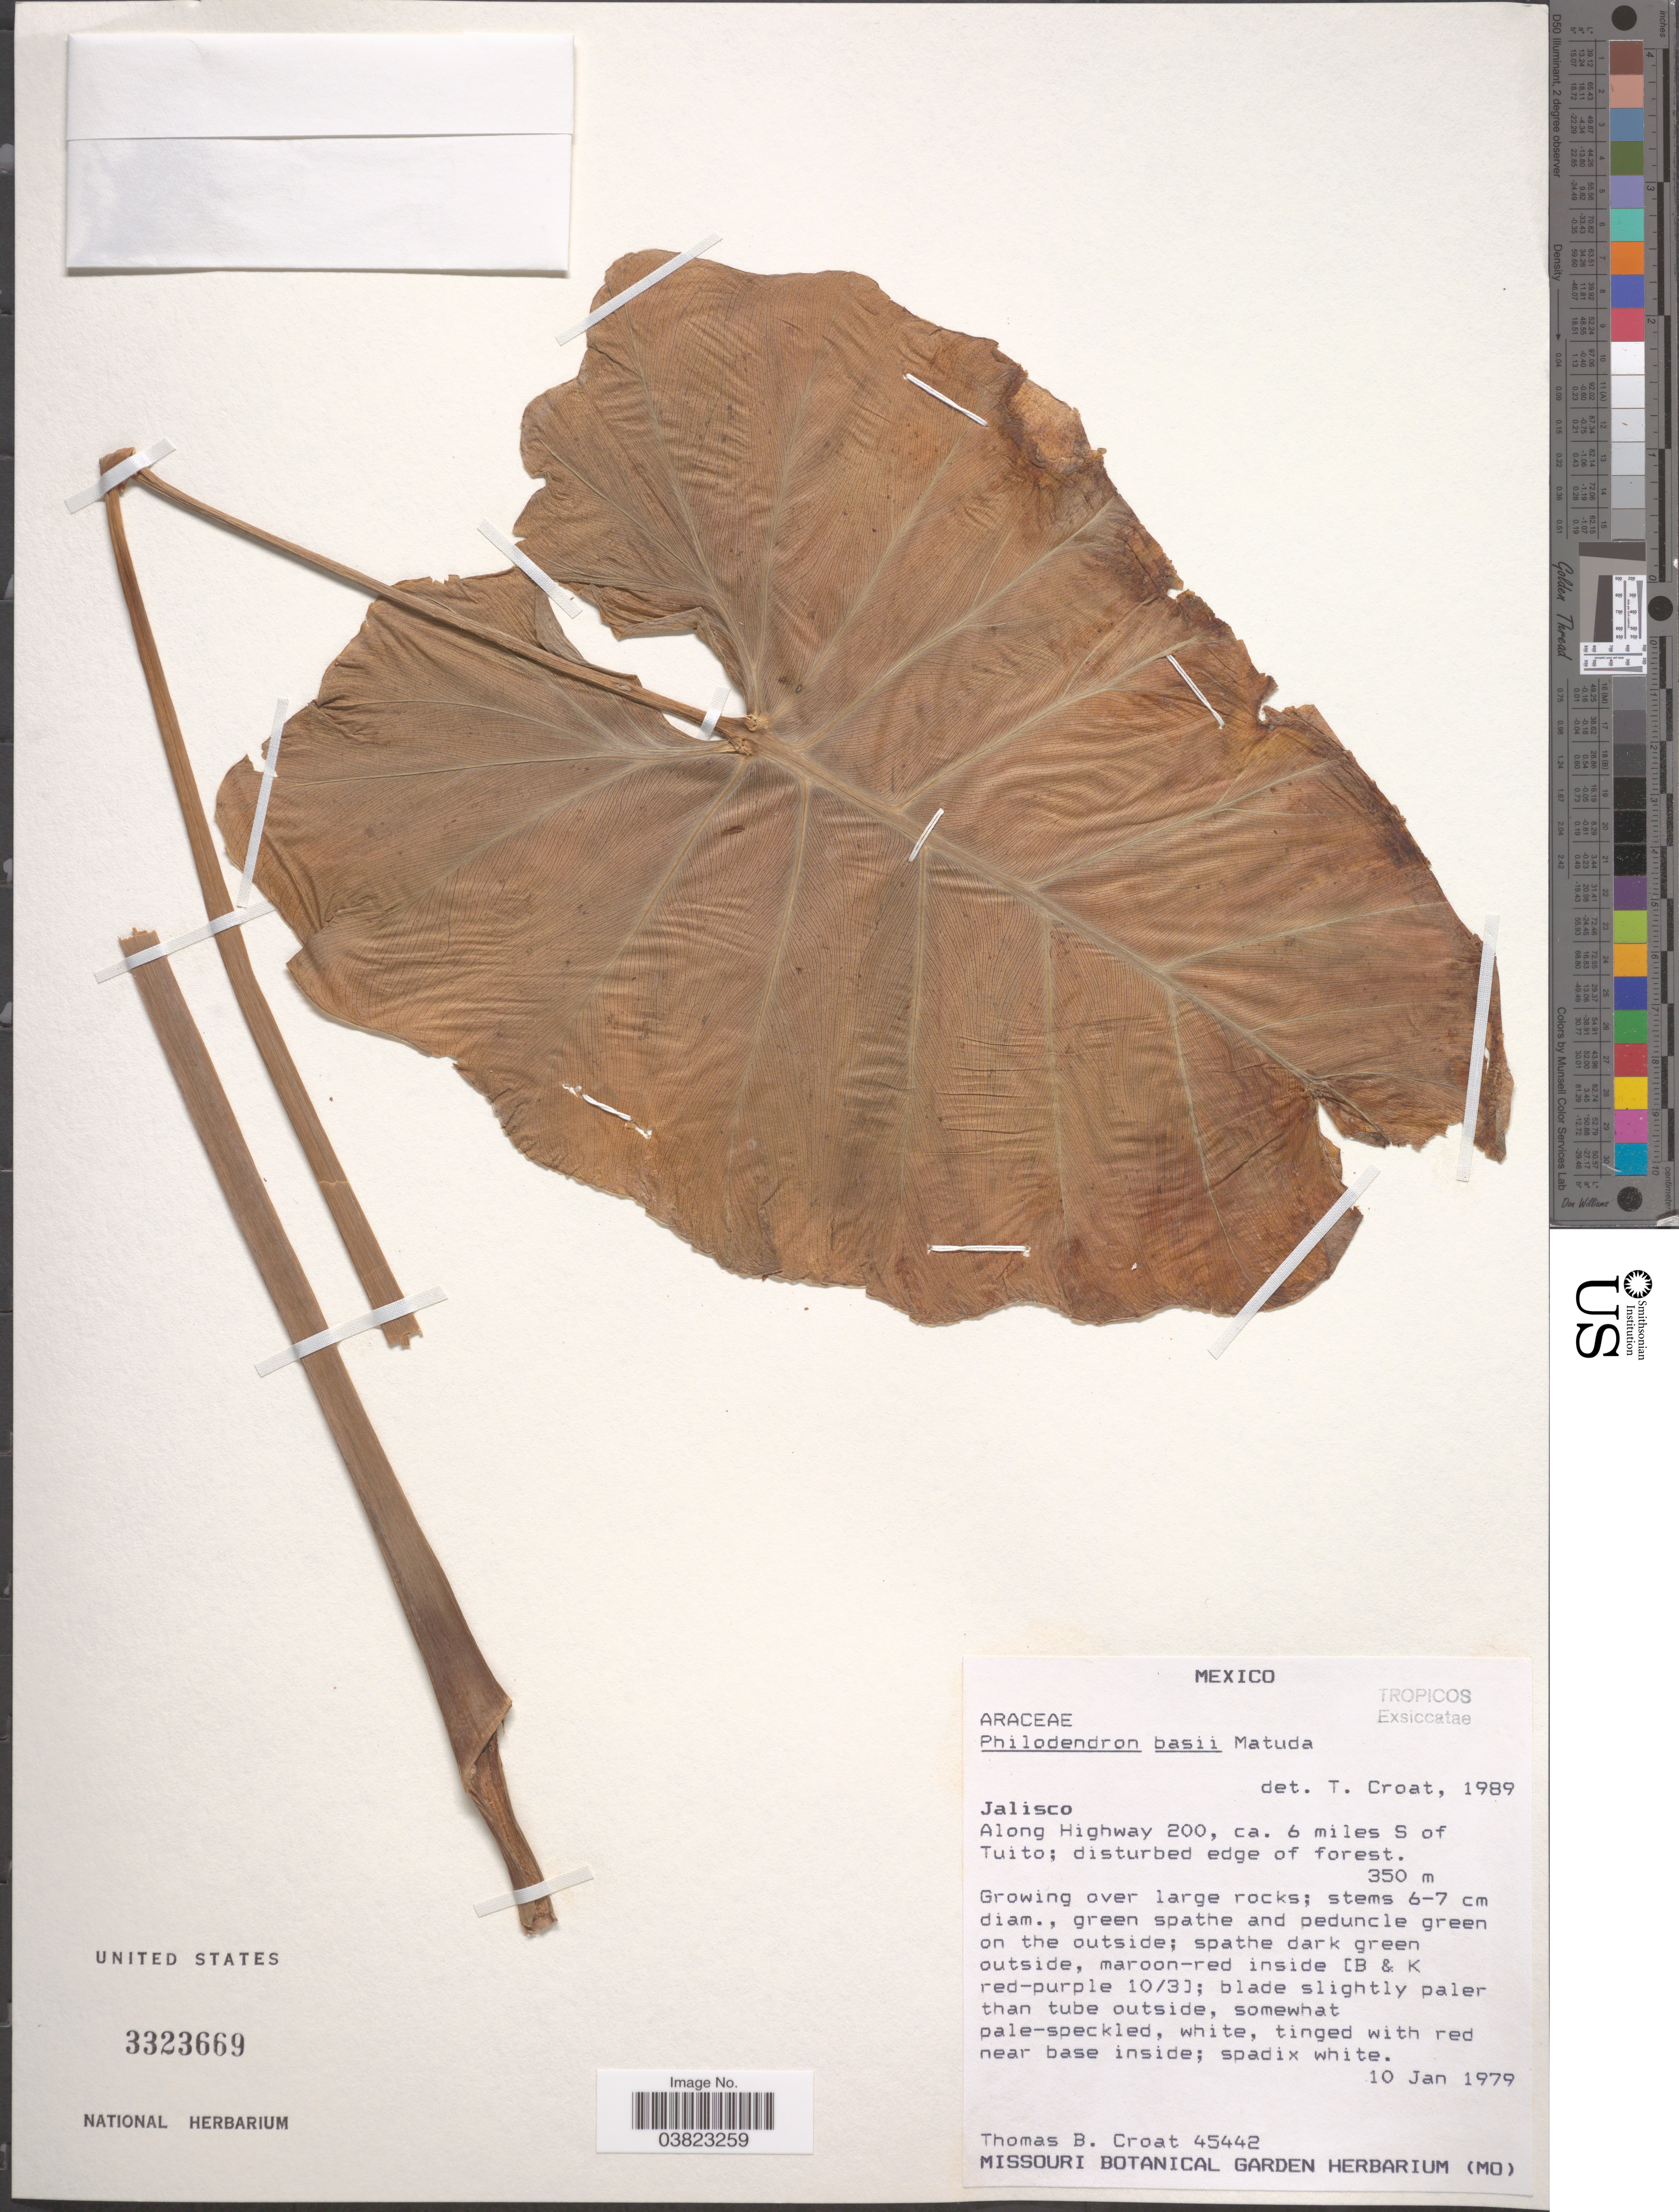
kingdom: Plantae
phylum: Tracheophyta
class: Liliopsida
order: Alismatales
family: Araceae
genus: Philodendron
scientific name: Philodendron basii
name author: Matuda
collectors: T. B. Croat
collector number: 45442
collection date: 1979-01-10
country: Mexico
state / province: Jalisco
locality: Along Highway 200, ca. 6 miles S of Tuito; disturbed edge of forest.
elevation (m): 350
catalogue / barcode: US 3323669